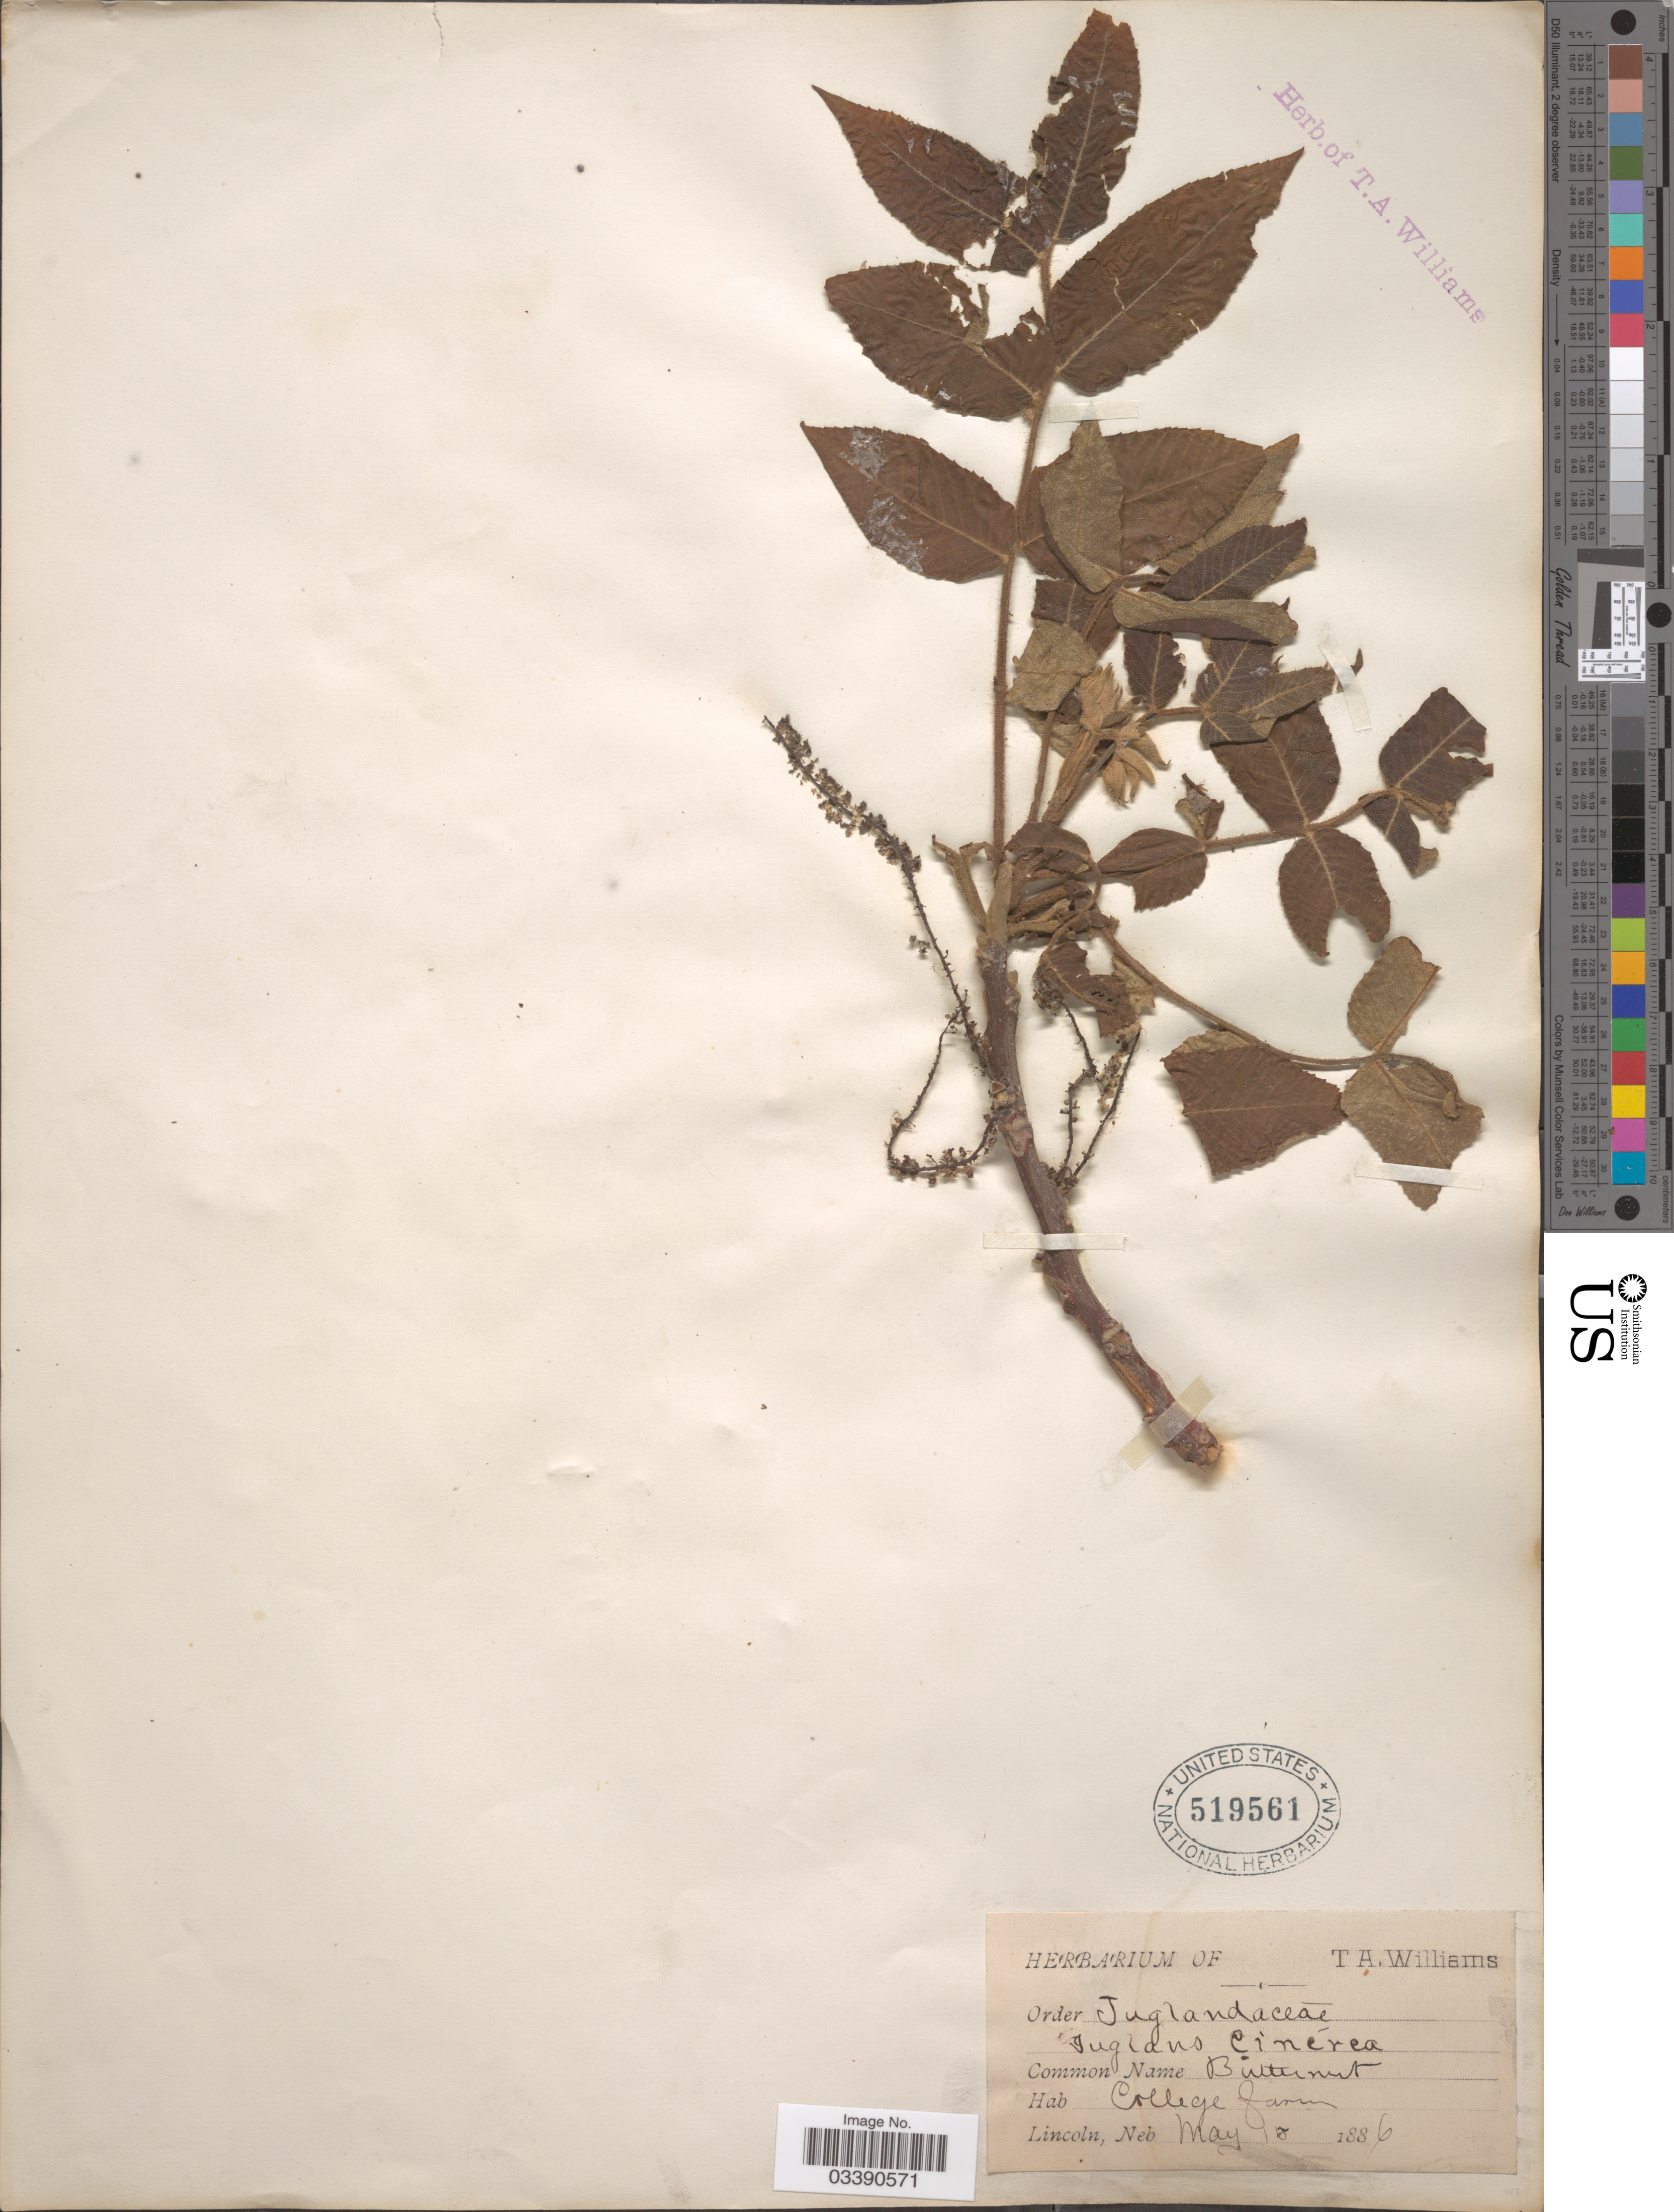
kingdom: Plantae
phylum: Tracheophyta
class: Magnoliopsida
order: Fagales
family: Juglandaceae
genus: Juglans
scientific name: Juglans cinerea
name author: L.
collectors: T. Williams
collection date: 1886-05-16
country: United States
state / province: Nebraska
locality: Lincoln, Neb. College farm.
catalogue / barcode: US 519561